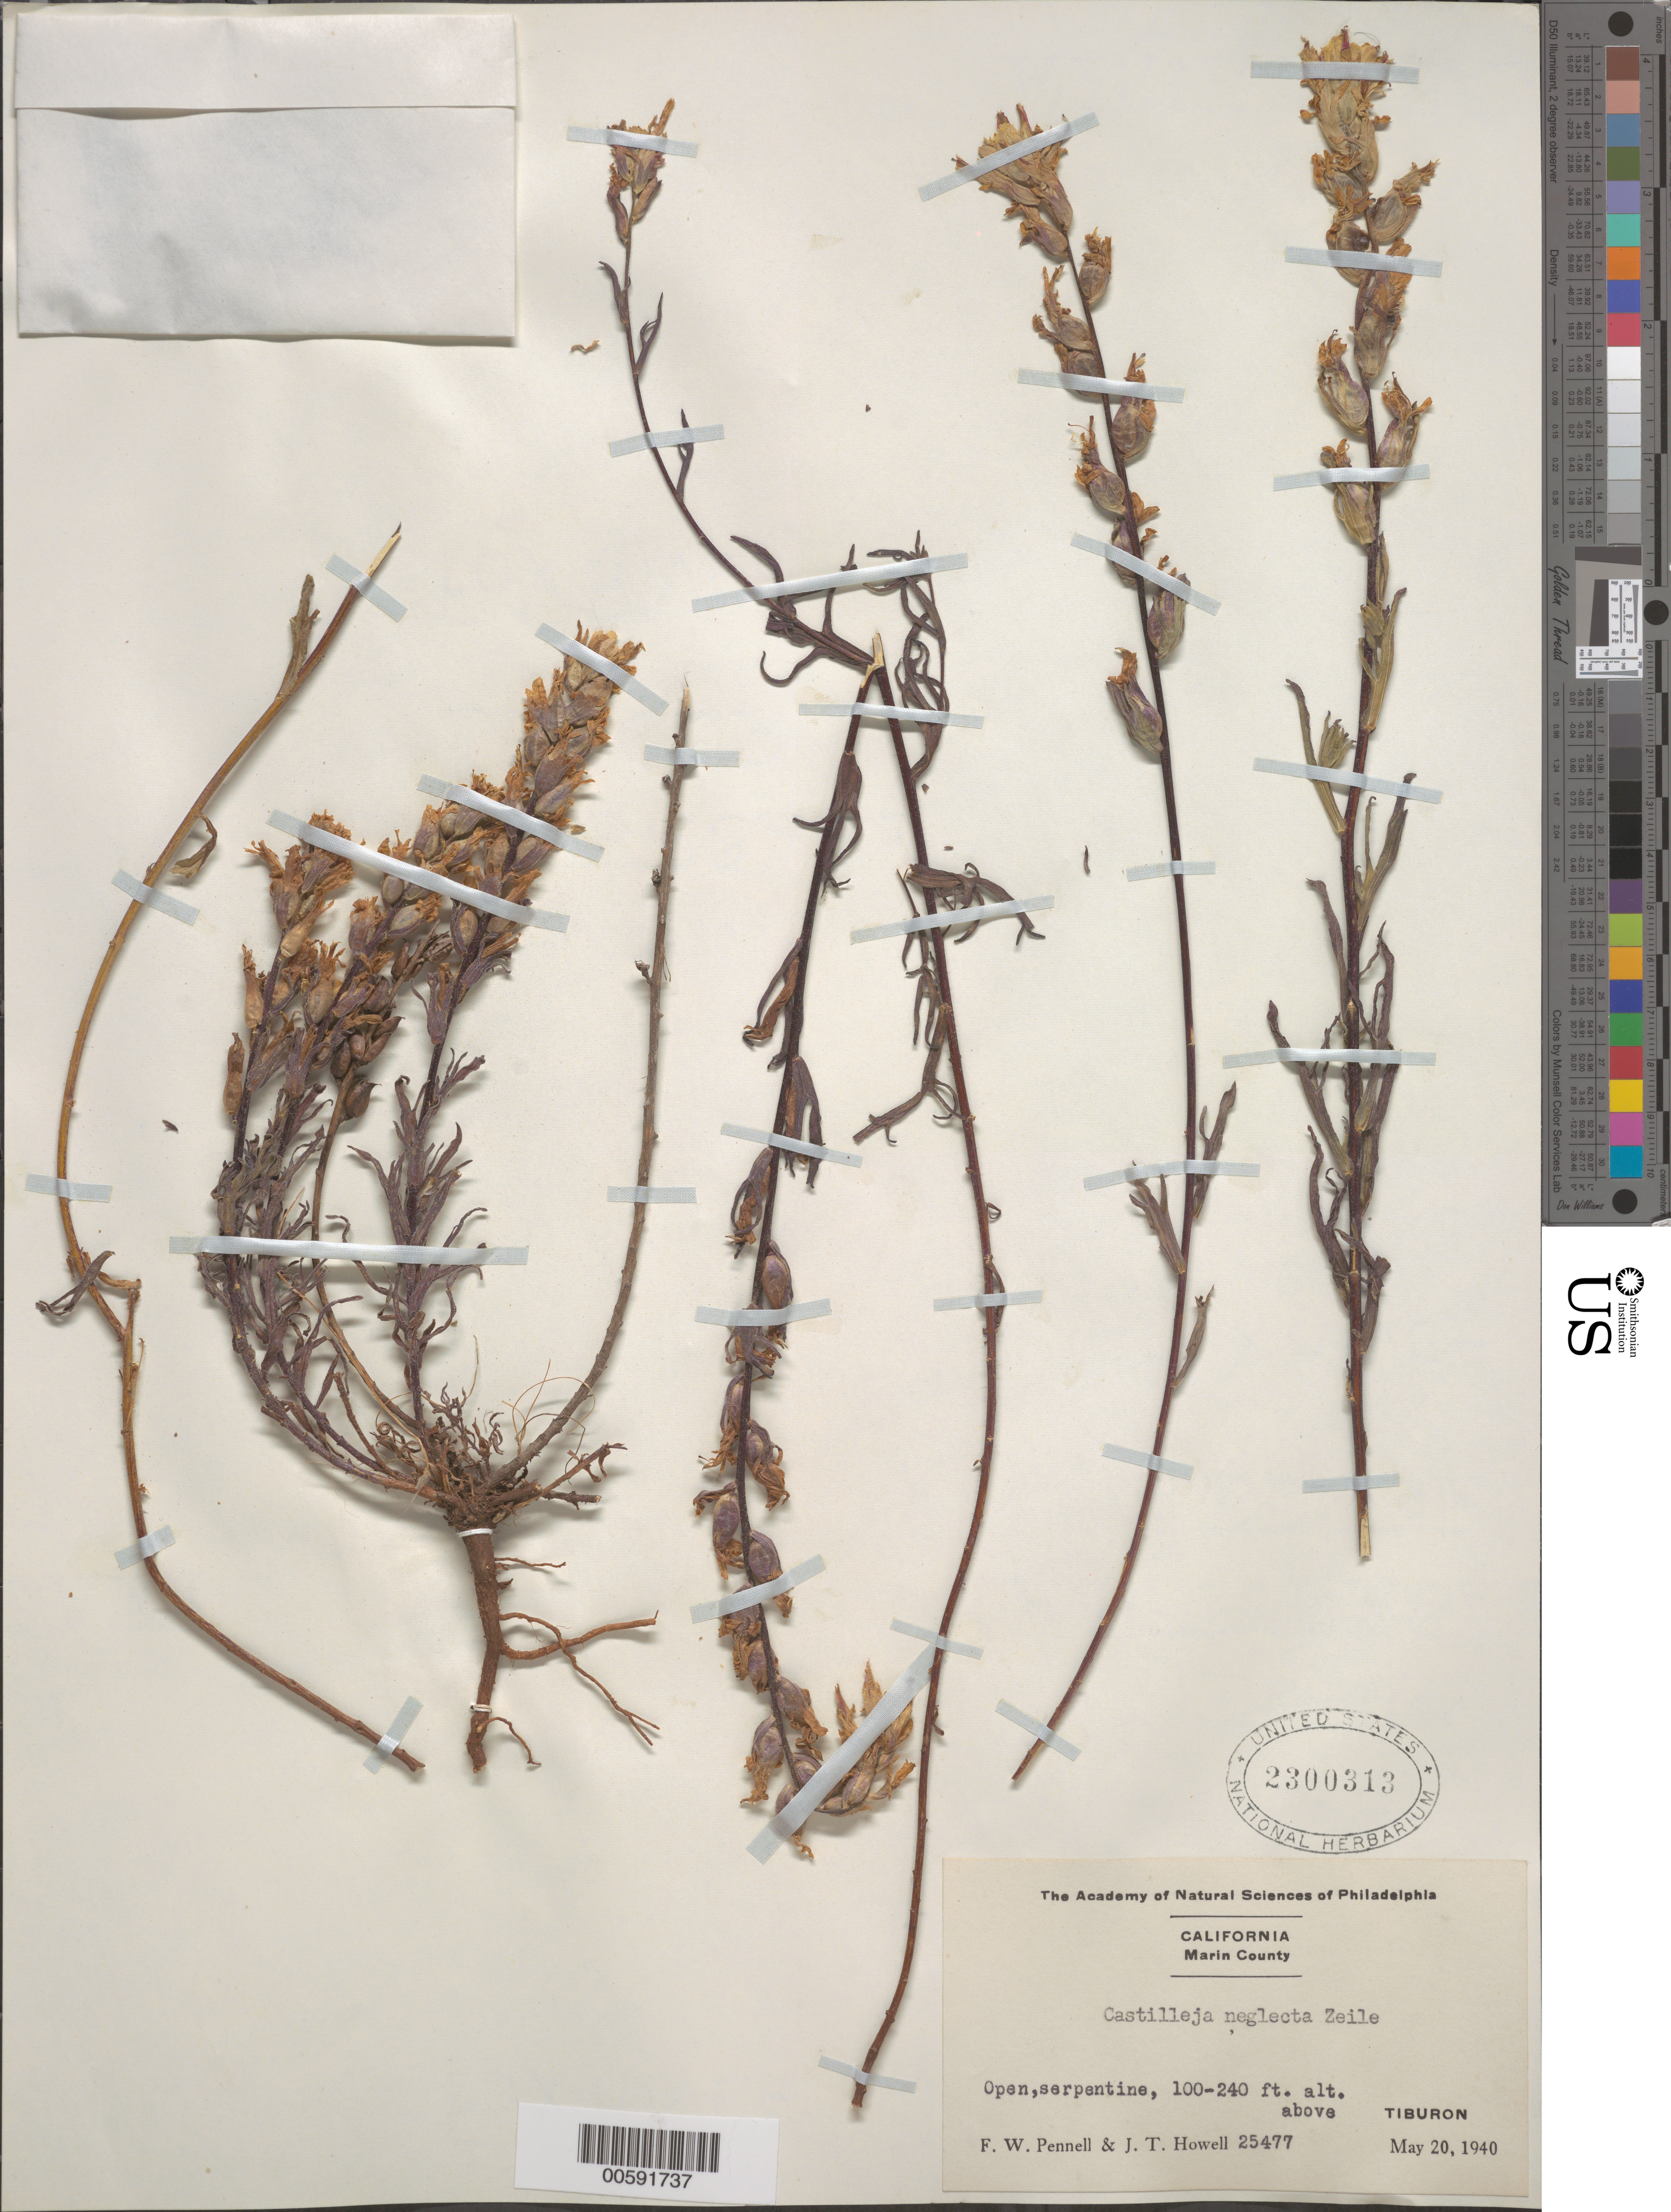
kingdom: Plantae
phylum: Tracheophyta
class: Magnoliopsida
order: Lamiales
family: Orobanchaceae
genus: Castilleja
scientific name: Castilleja affinis subsp. neglecta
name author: (Zeile) T.I. Chuang & Heckard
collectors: F. W. Pennell & J. T. Howell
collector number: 25477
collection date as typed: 20 May 1940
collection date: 1940-05-20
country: United States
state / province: California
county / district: Marin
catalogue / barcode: US 2300313